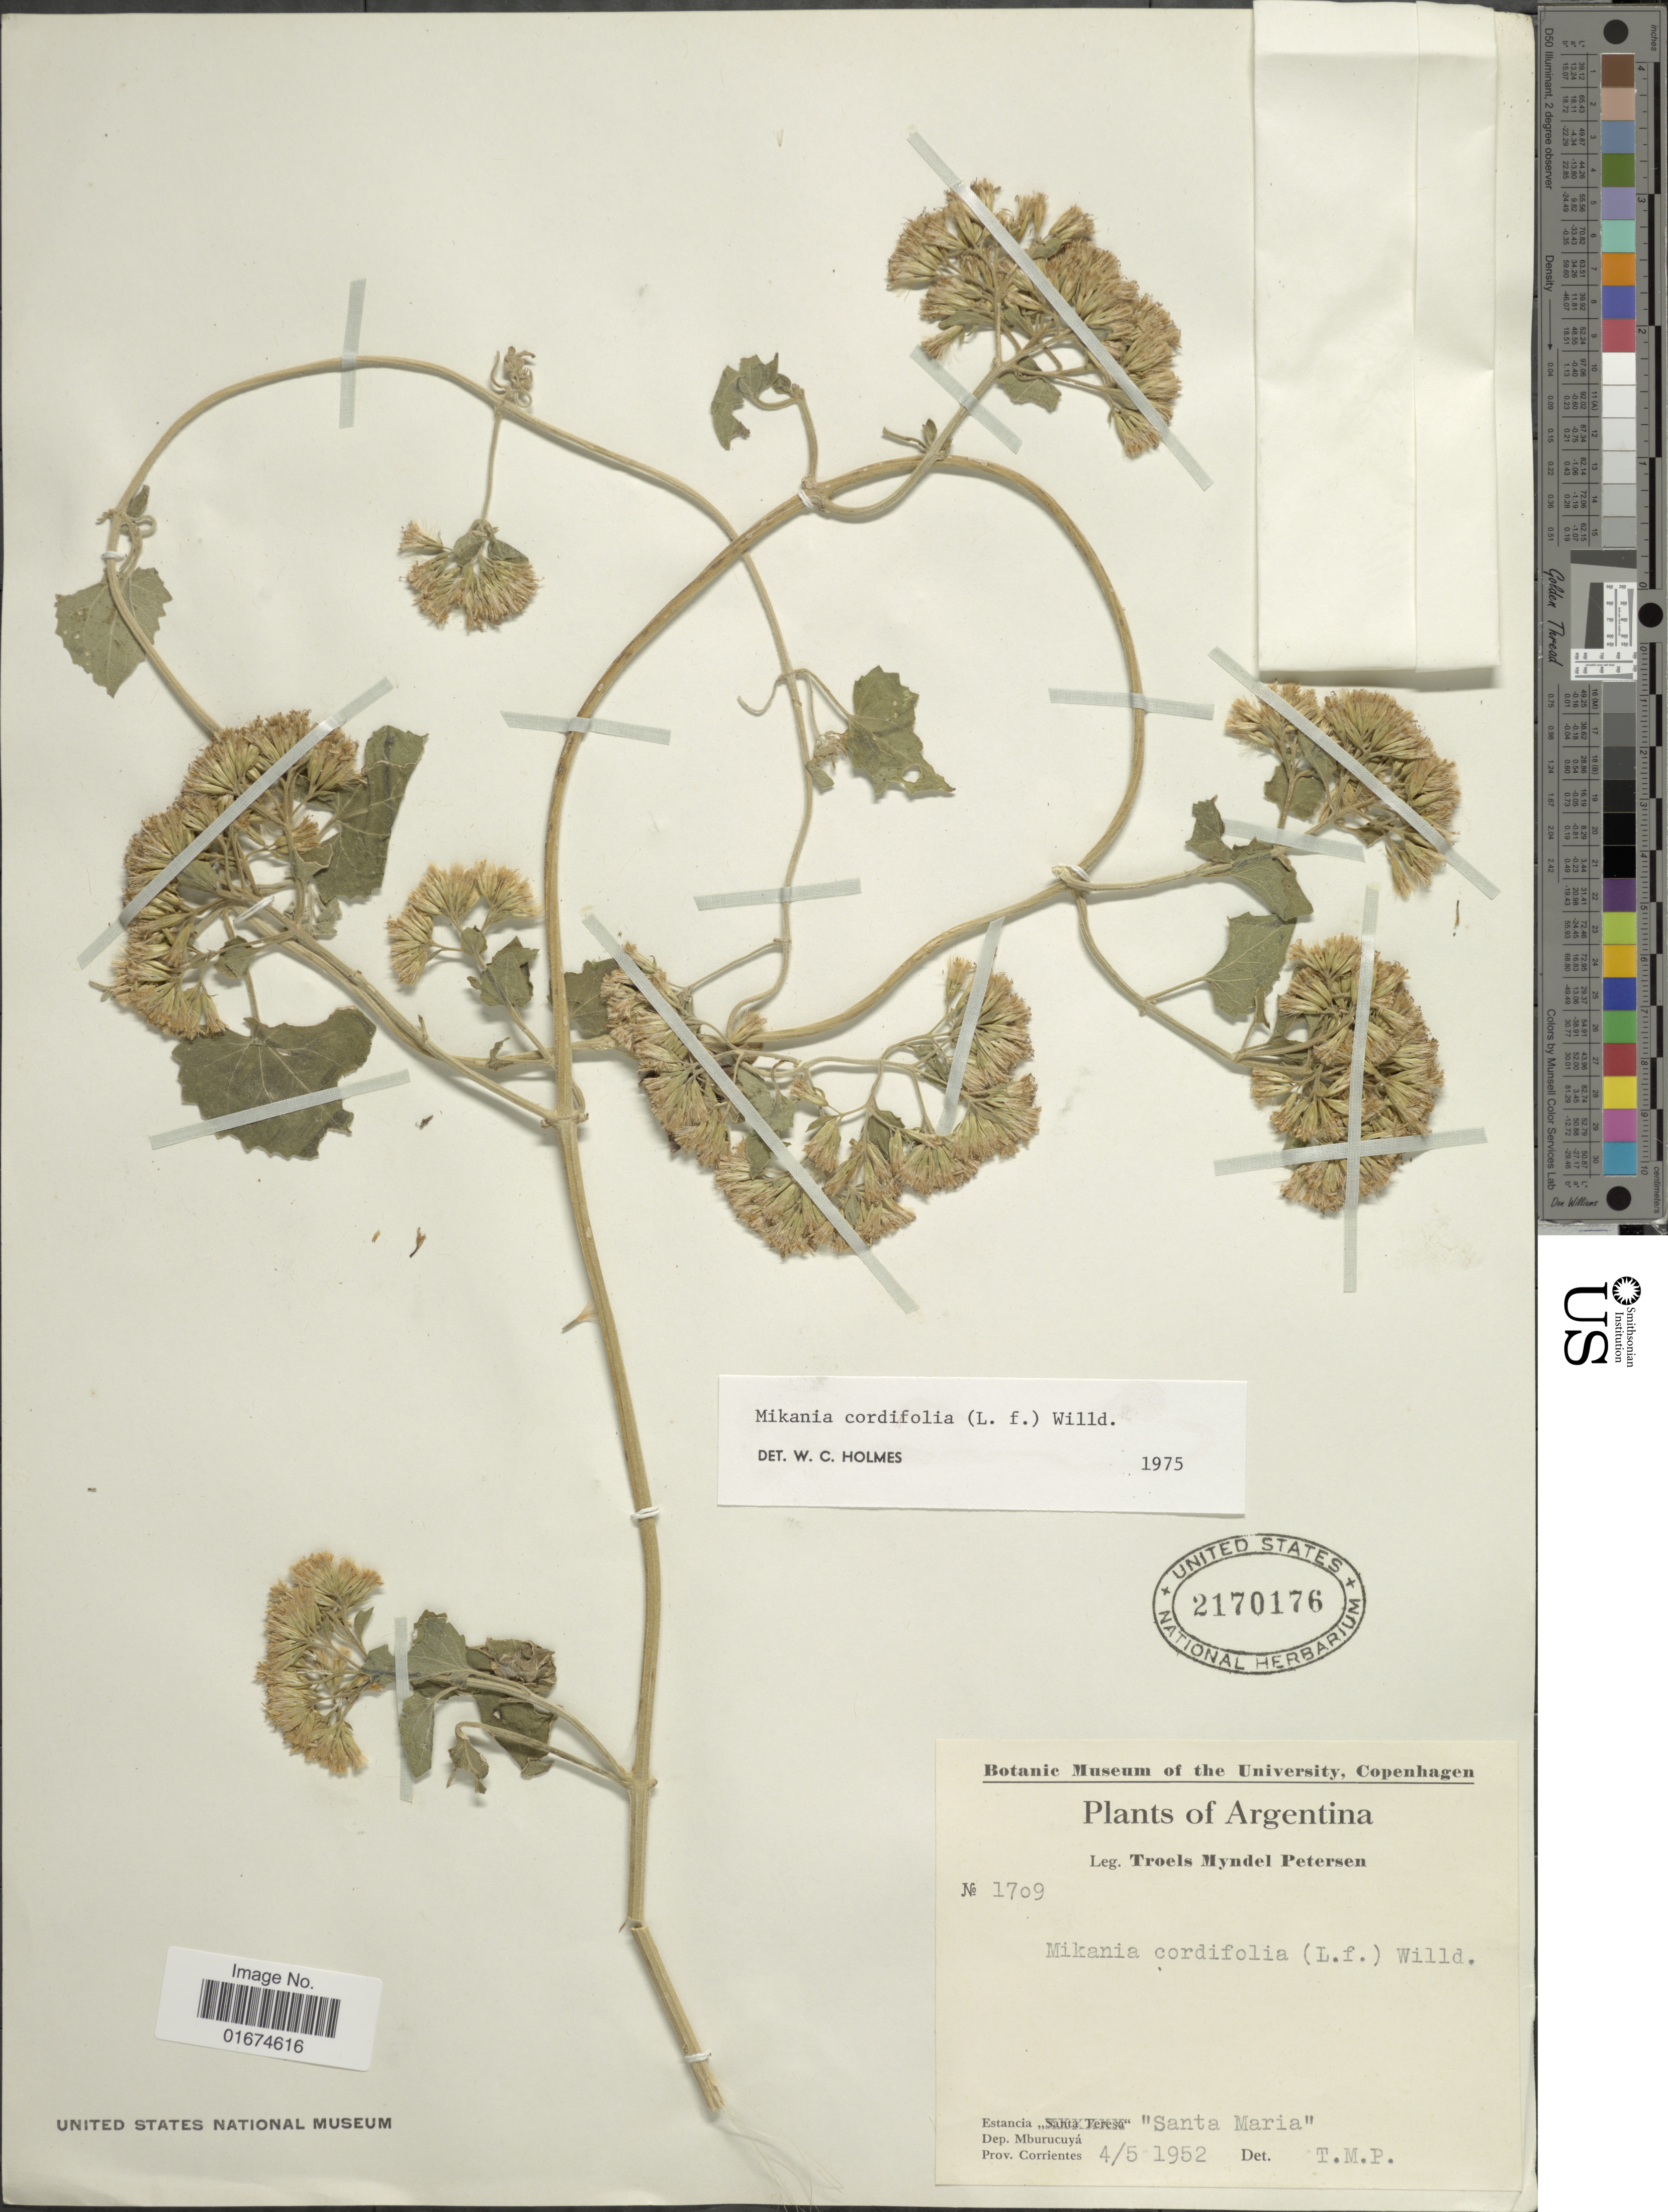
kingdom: Plantae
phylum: Tracheophyta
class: Magnoliopsida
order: Asterales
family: Asteraceae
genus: Mikania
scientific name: Mikania cordifolia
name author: Kunth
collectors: T. M. Petersen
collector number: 1709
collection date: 1952-05-04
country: Argentina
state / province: Corrientes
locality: Estancia "Santa Maria", Dep. Mburucuyá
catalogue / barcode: US 2170176